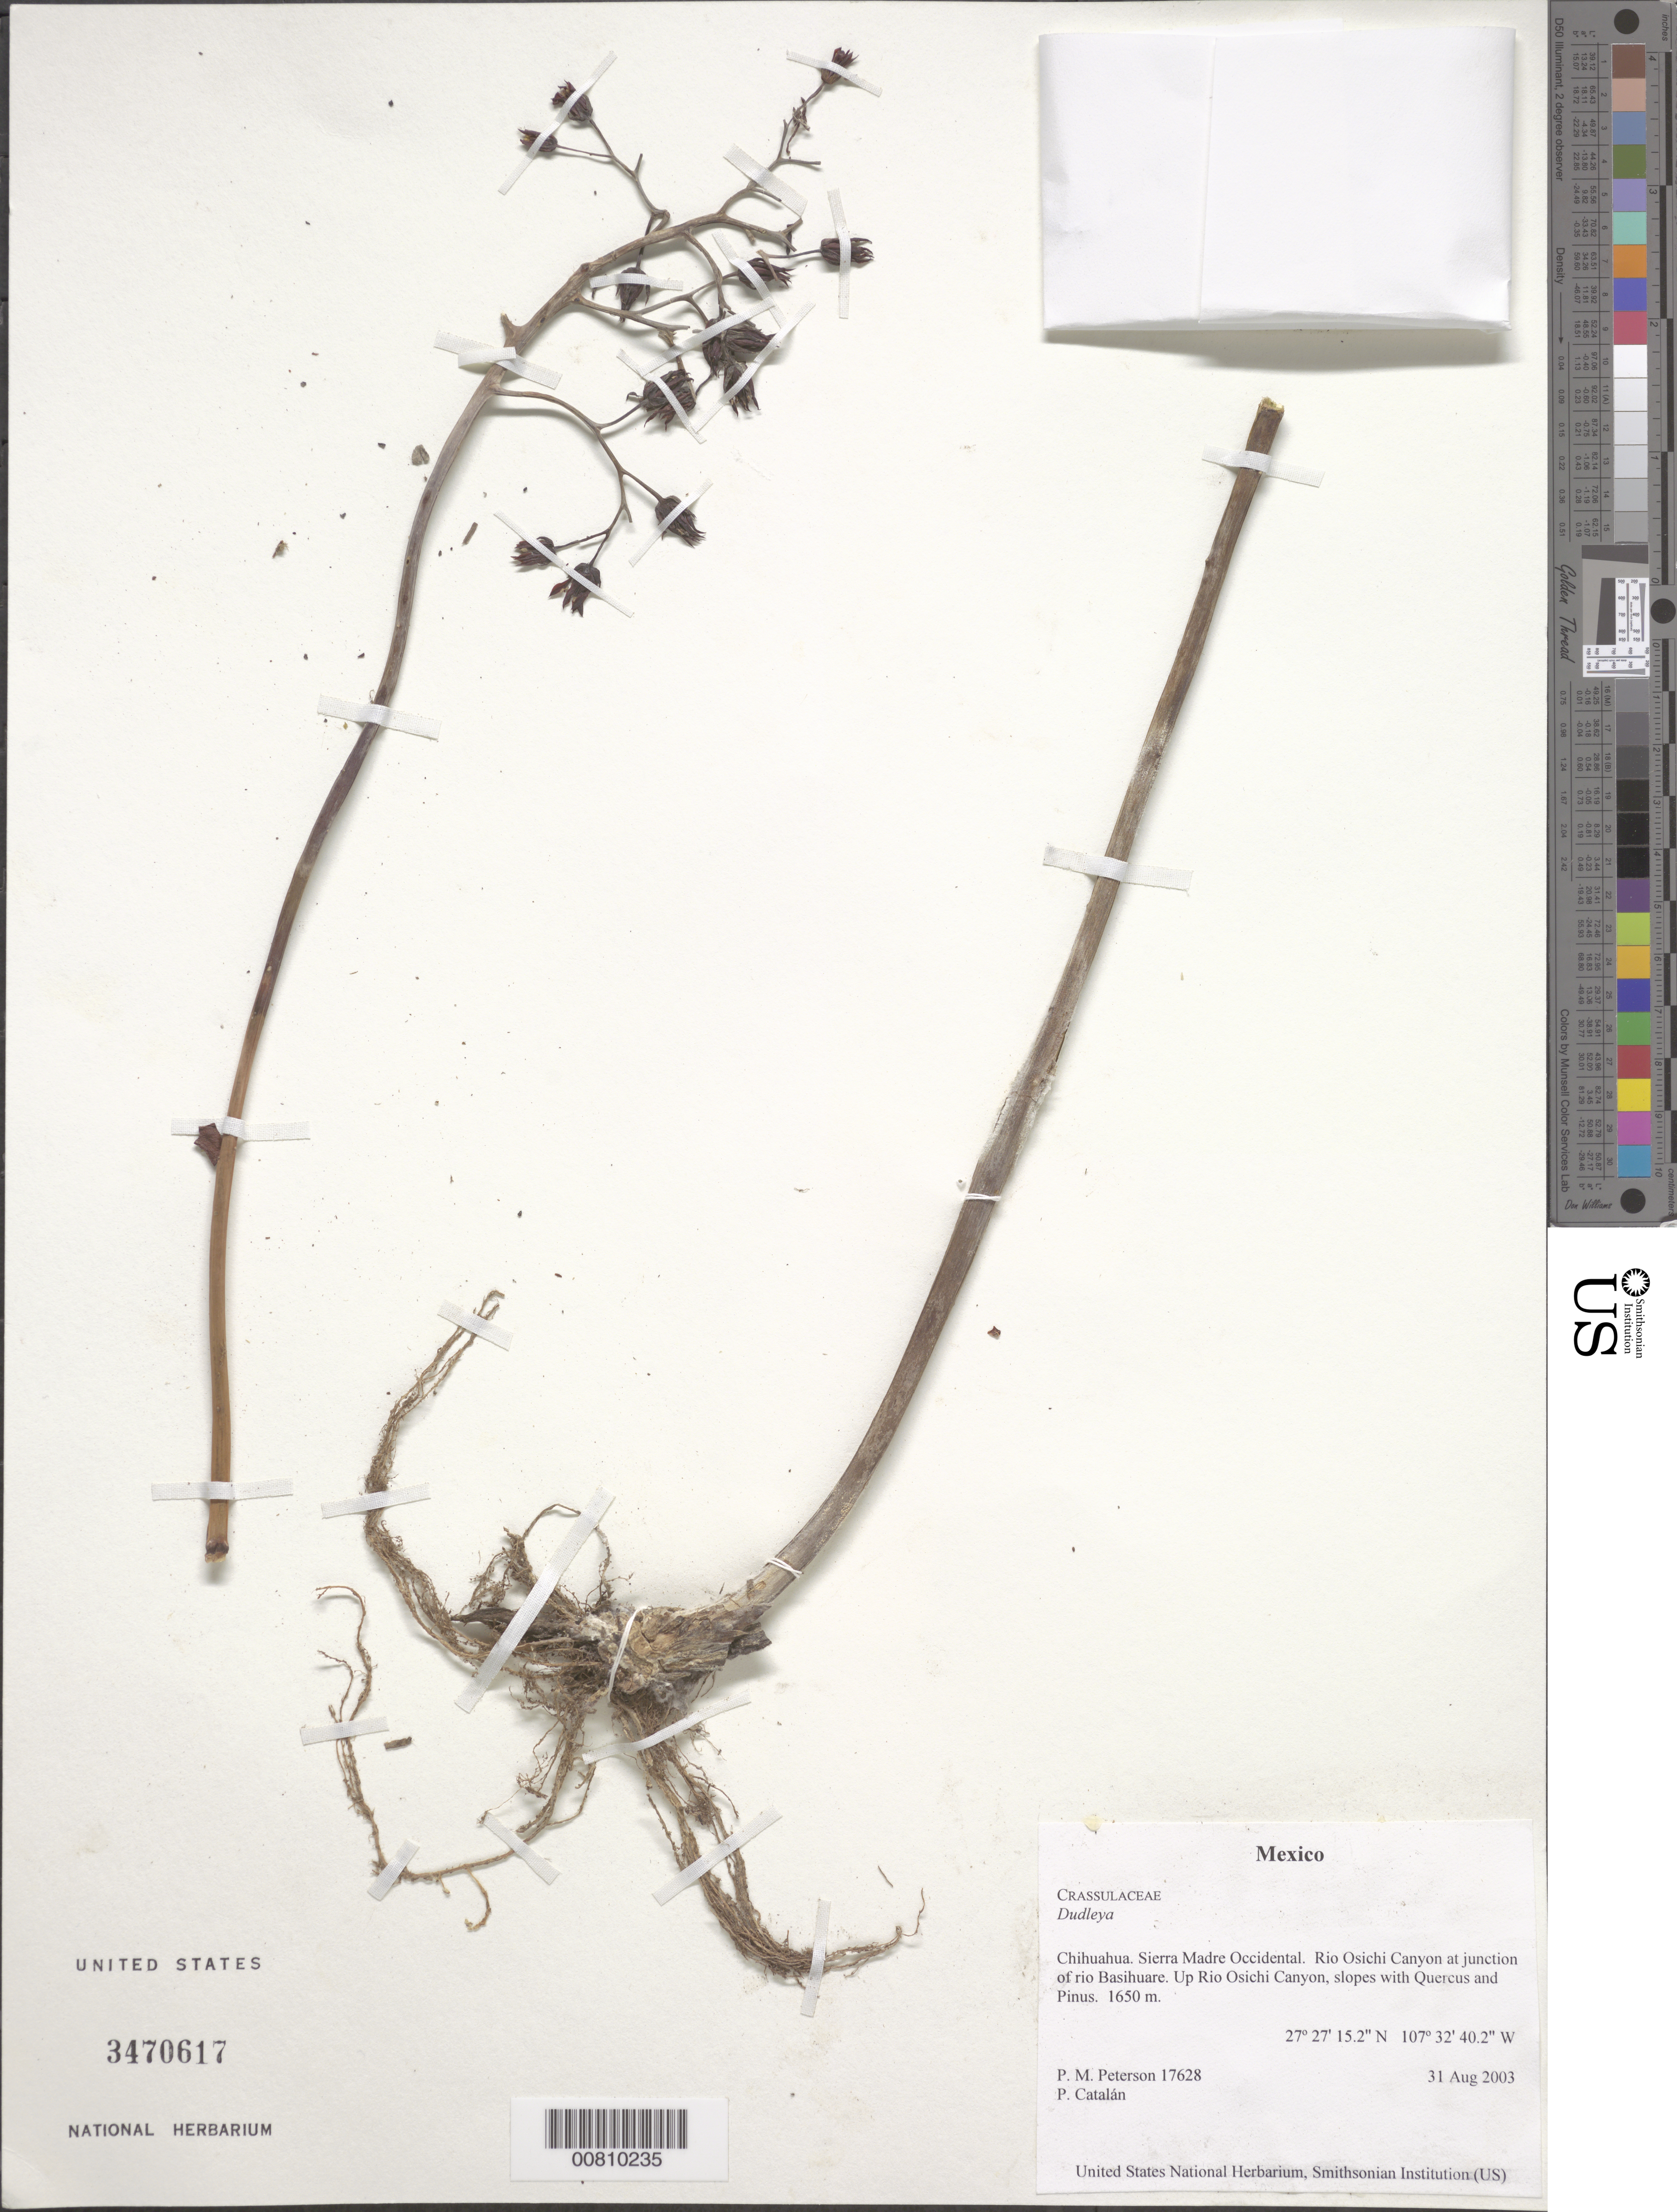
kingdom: Plantae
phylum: Tracheophyta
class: Magnoliopsida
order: Saxifragales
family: Crassulaceae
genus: Dudleya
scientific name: Dudleya sp.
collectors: P. M. Peterson & P. Catalán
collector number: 17628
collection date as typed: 31 Aug 2003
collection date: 2003-08-31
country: Mexico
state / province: Chihuahua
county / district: Sierra Madre Occidental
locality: Rio Osichi Canyon at junction of rio Basihuare. Up Rio Osichi Canyon, slopes with Quercus and Pinus.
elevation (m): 1650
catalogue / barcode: US 3470617